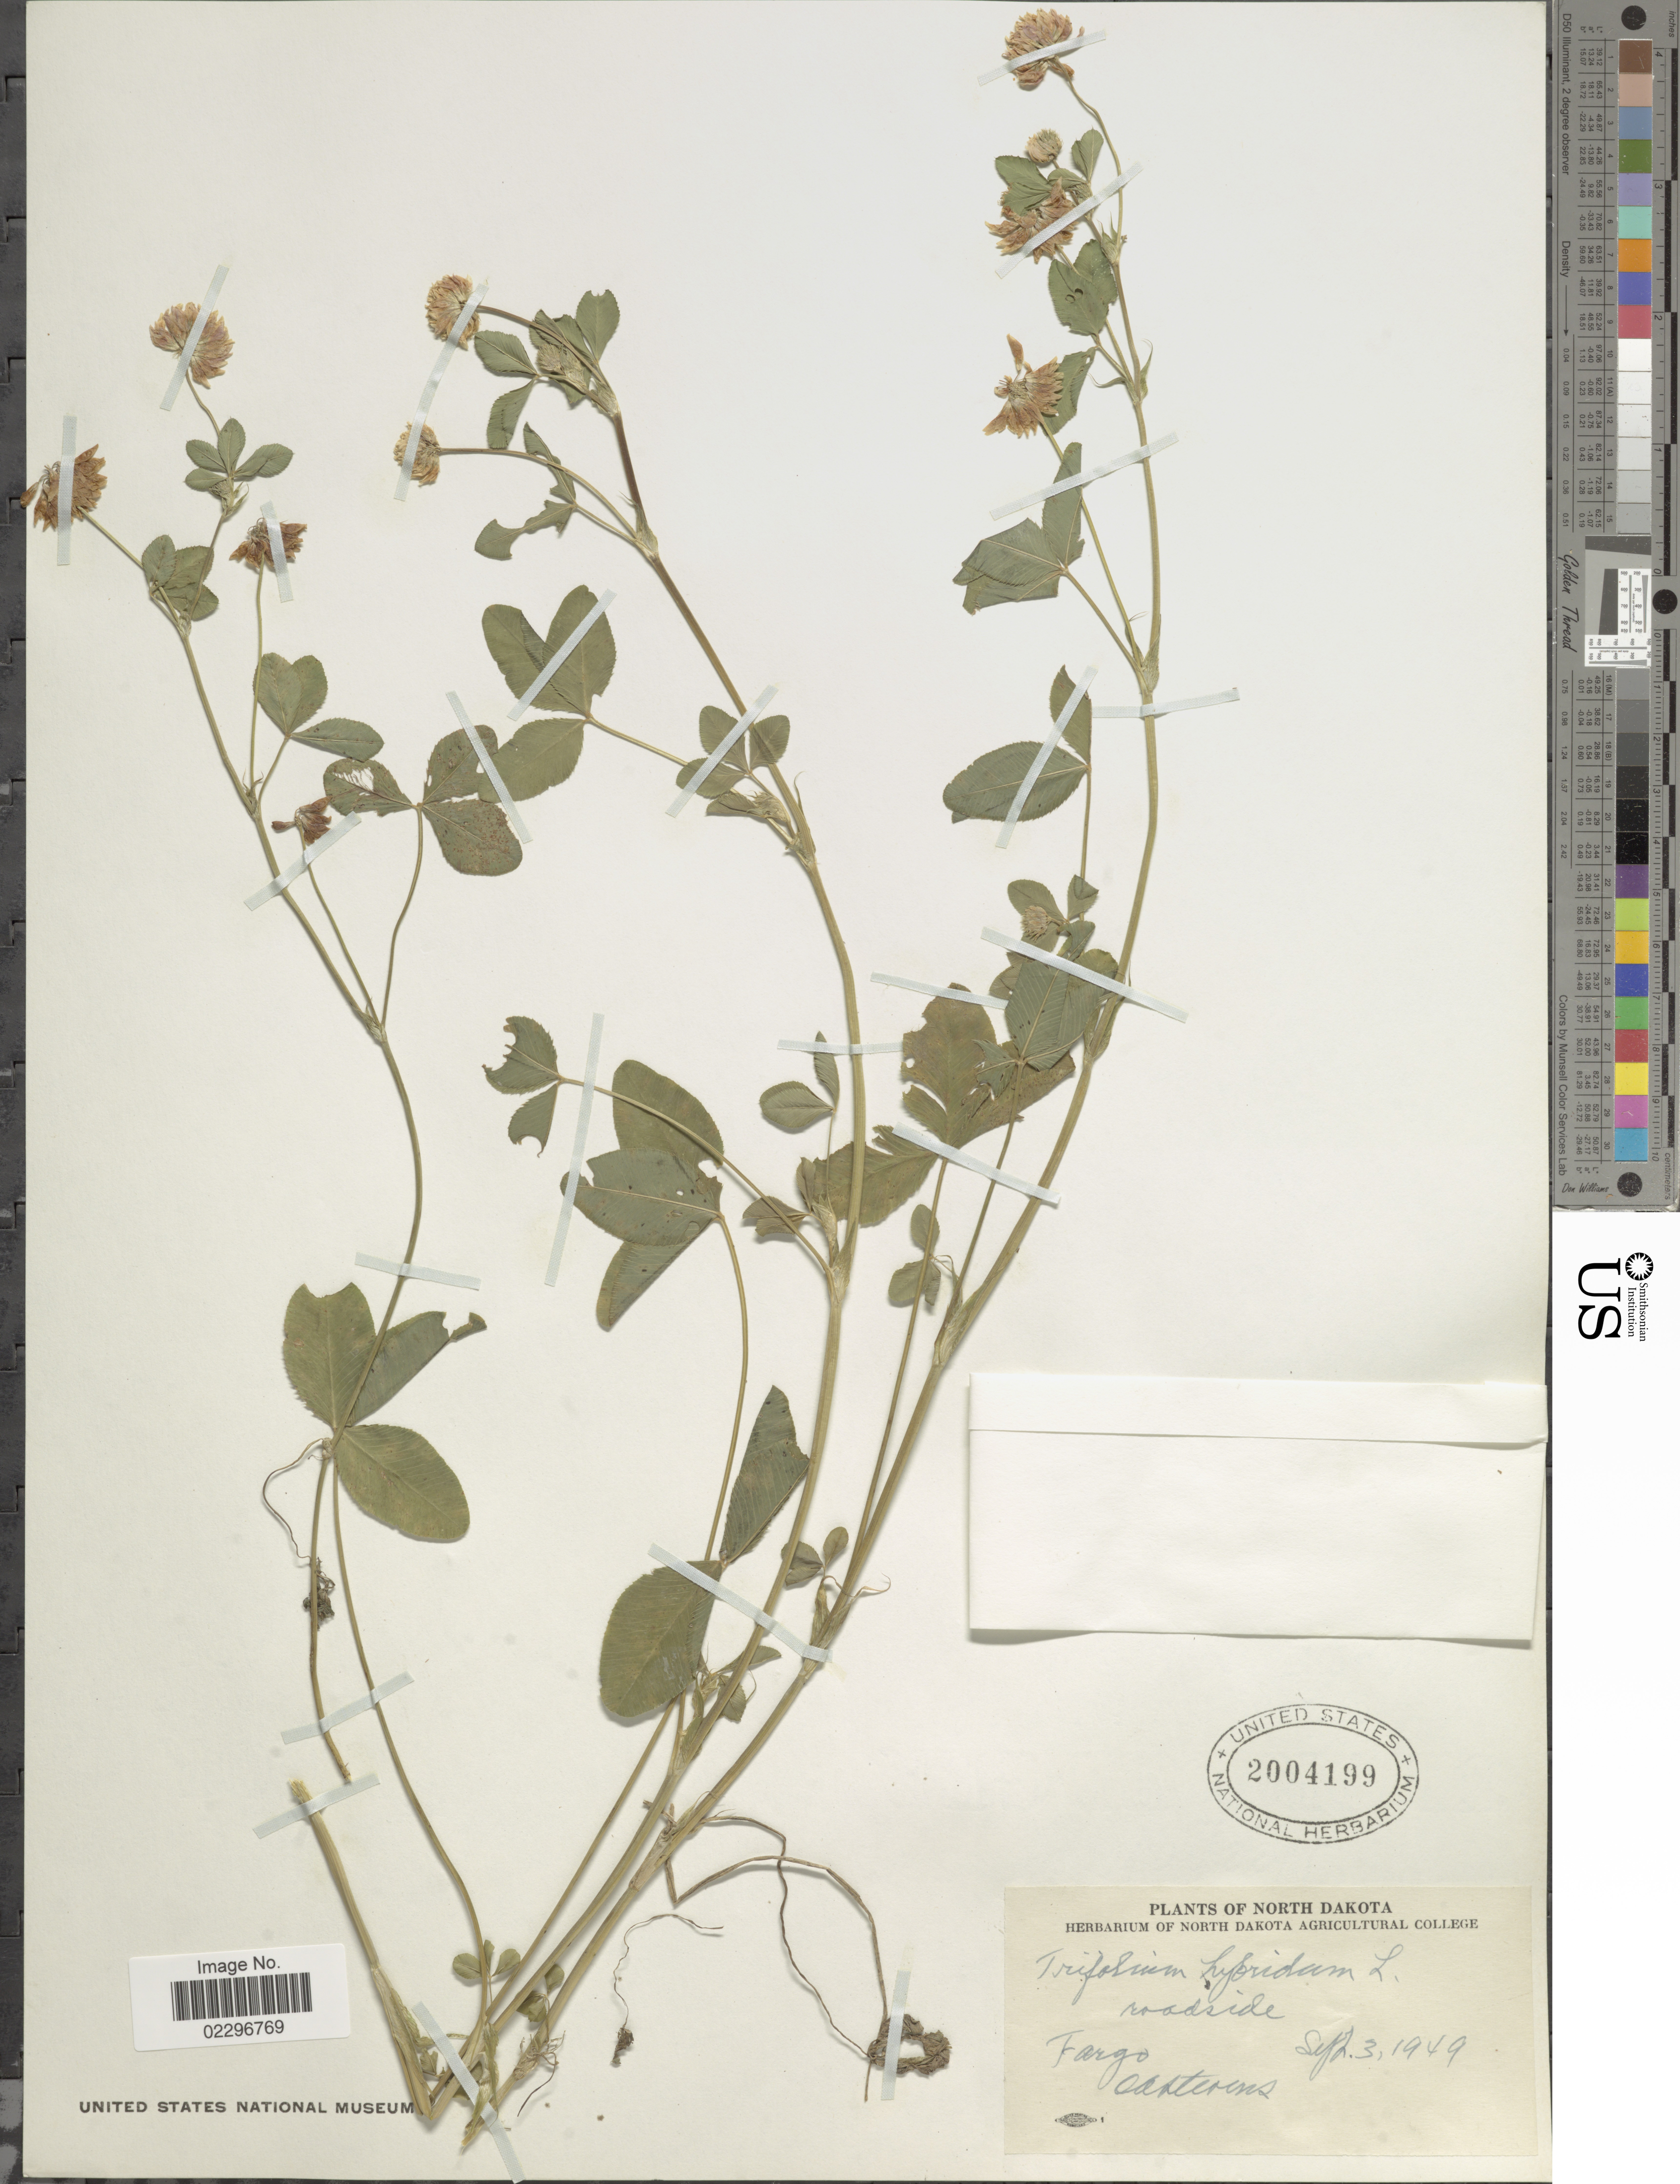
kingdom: Plantae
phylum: Tracheophyta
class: Magnoliopsida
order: Fabales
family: Fabaceae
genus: Trifolium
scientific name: Trifolium hybridum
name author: L.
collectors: O. A. Stevens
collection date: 1949-09-03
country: United States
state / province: North Dakota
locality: Roadside. Fargo.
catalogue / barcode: US 2004199